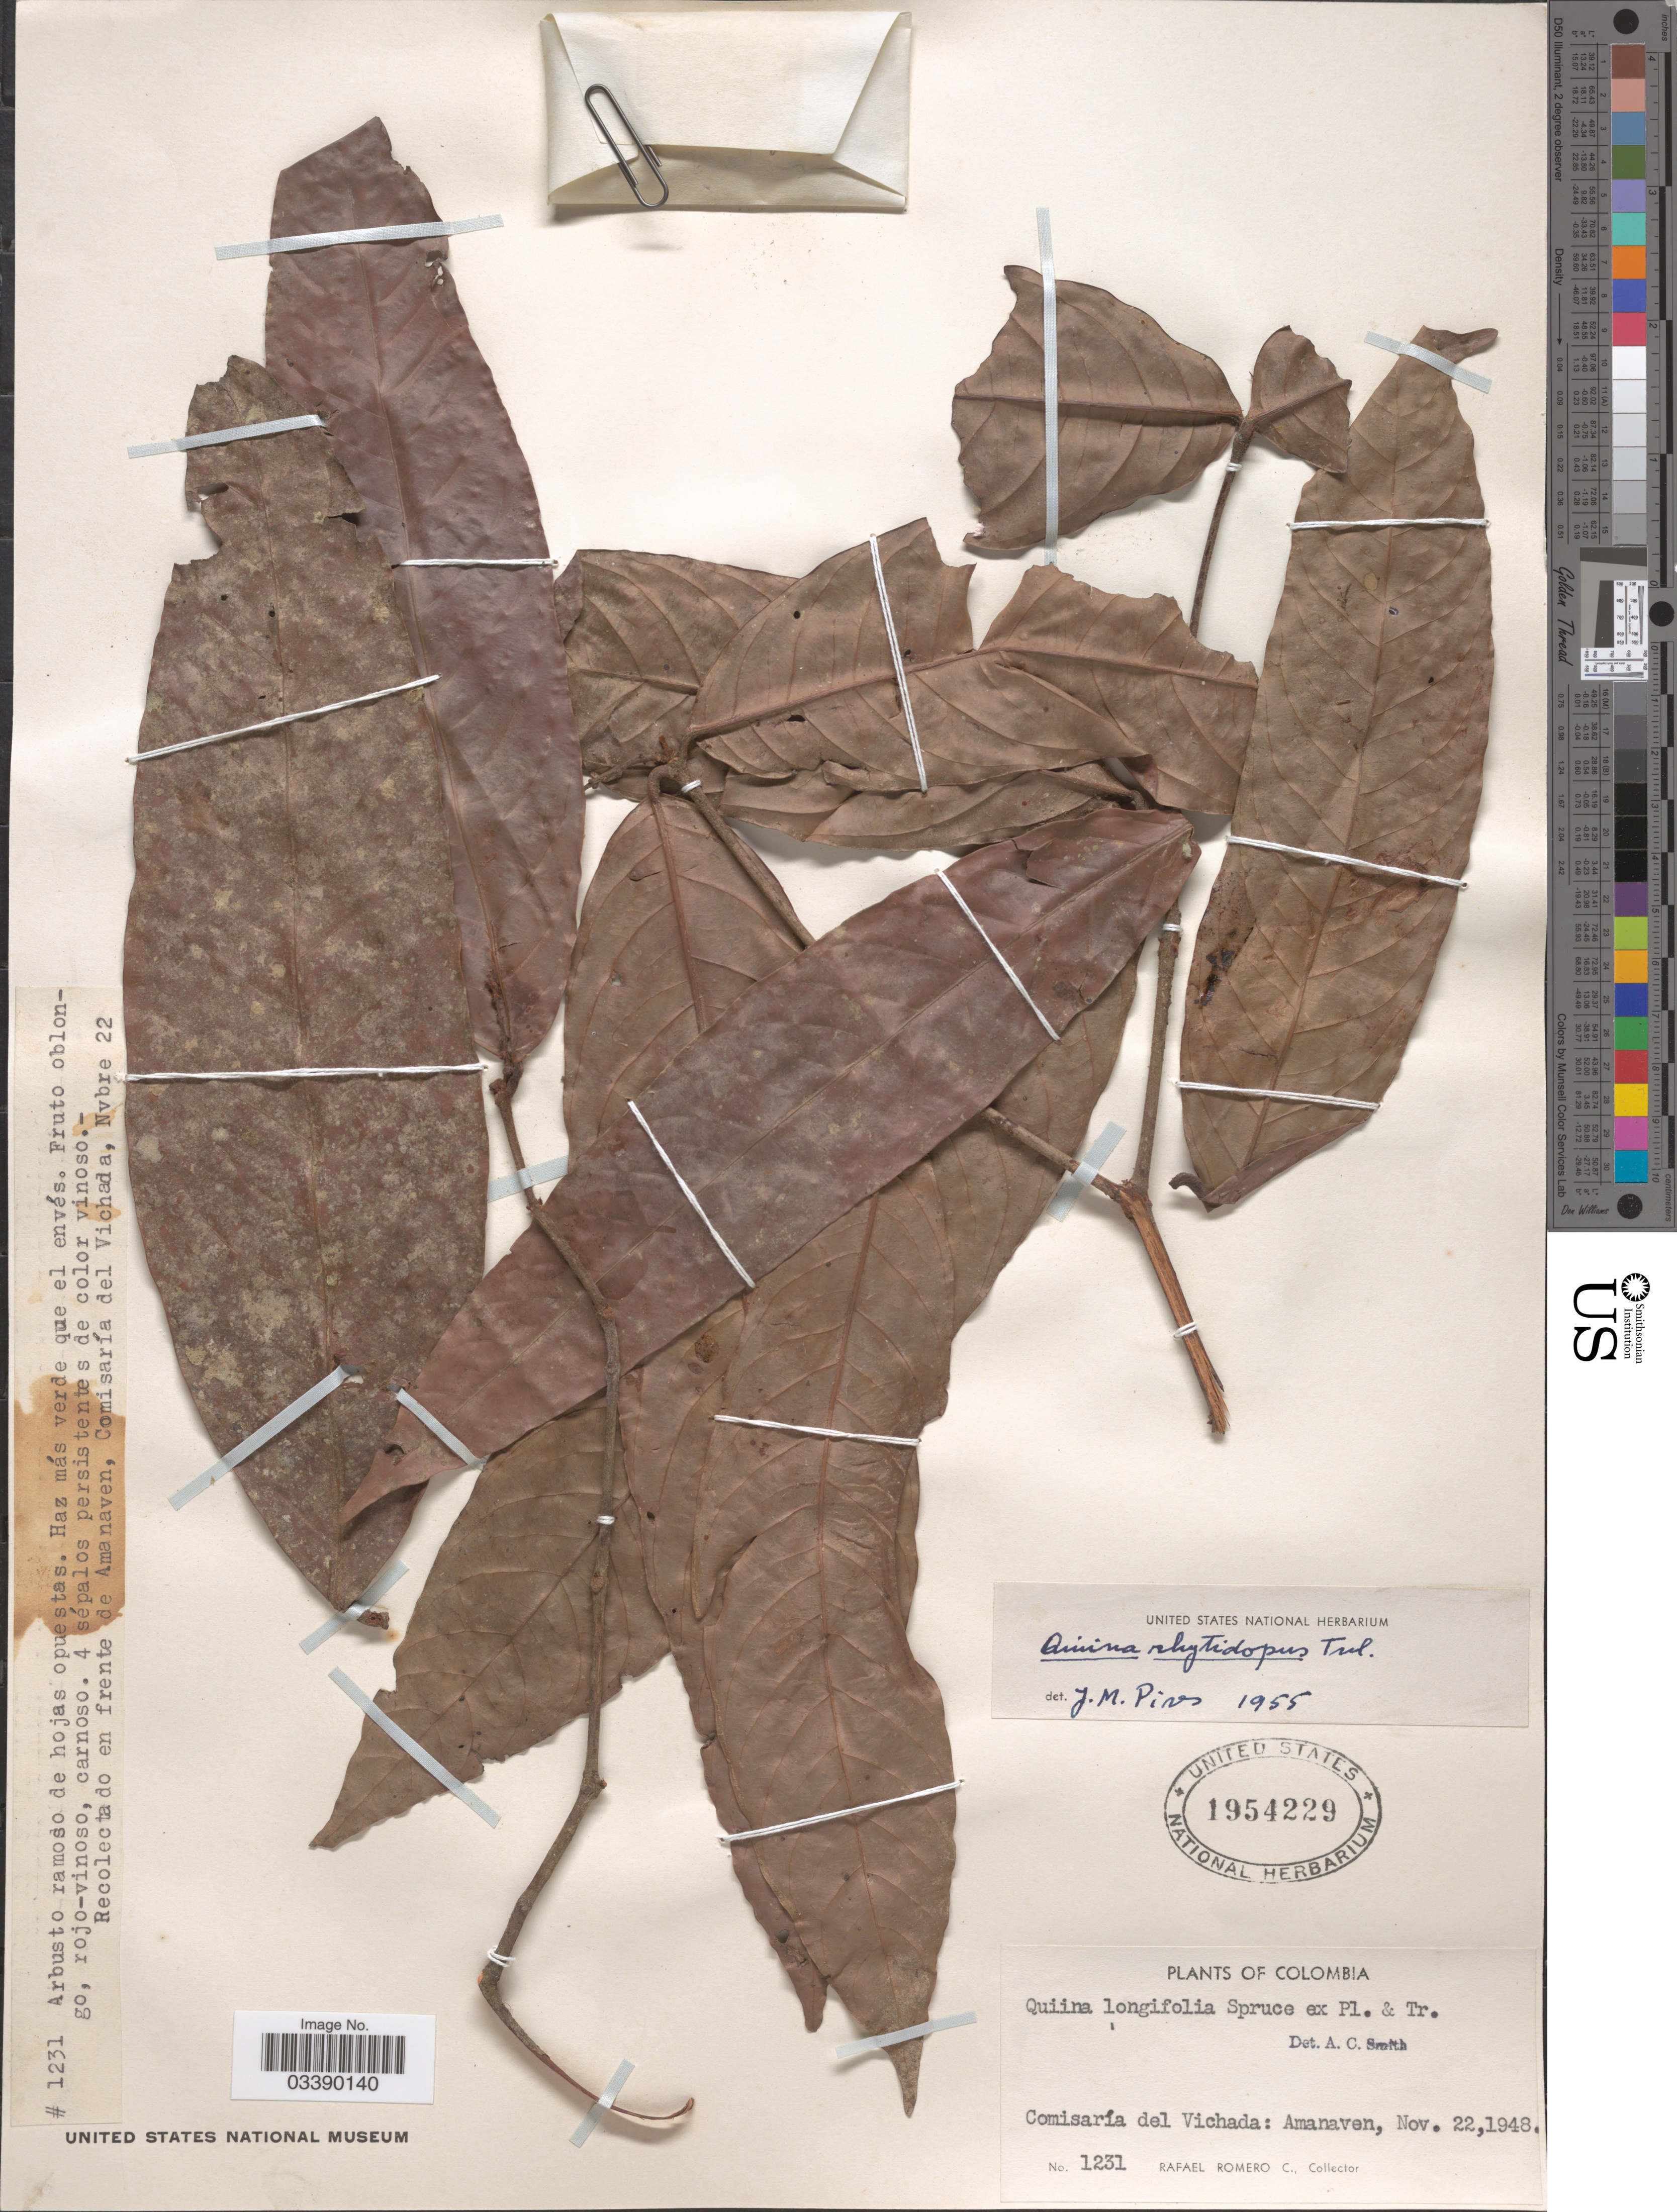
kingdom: Plantae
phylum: Tracheophyta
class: Magnoliopsida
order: Malpighiales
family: Quiinaceae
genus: Quiina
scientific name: Quiina rhytidopus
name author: Tul.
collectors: R. Romero Castañeda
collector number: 1231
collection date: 1948-11-22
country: Colombia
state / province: Vichada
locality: Comisaría del Vichada: Amanaven.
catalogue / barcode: US 1954229